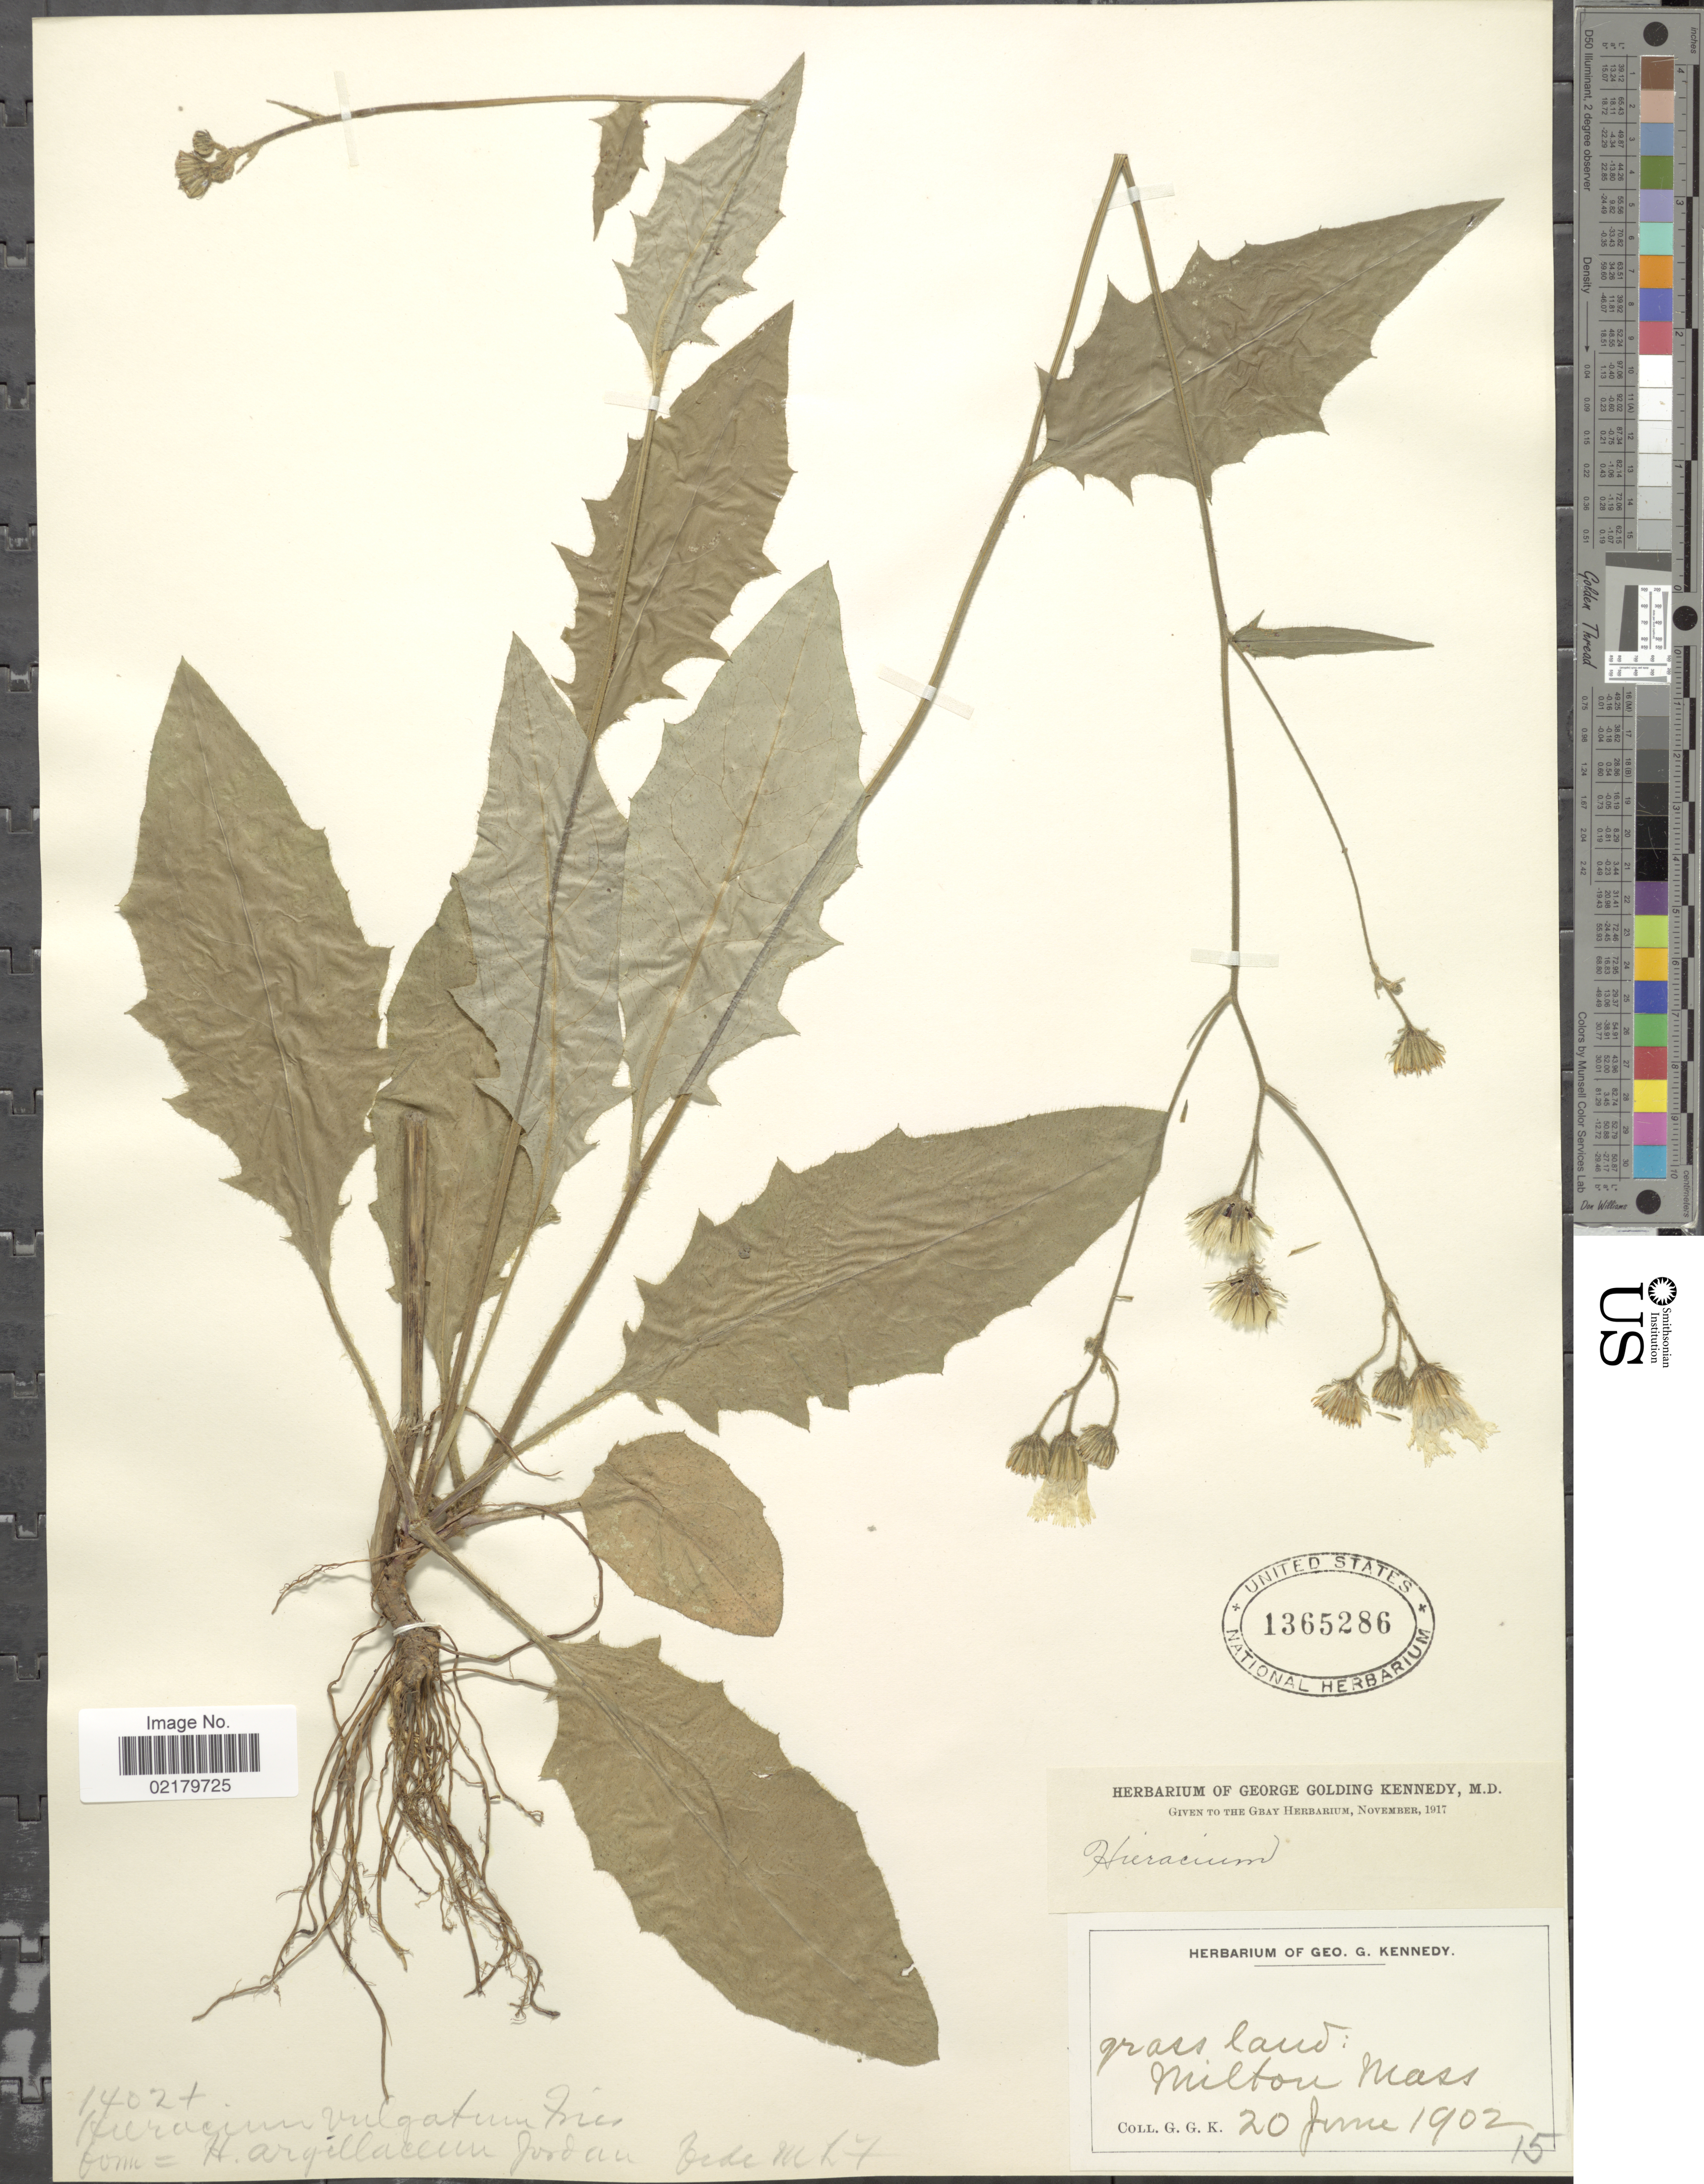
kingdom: Plantae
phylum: Tracheophyta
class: Magnoliopsida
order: Asterales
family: Asteraceae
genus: Hieracium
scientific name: Hieracium lachenalii subsp. argillaceum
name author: (Jord.) Zahn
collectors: G. Kennedy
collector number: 15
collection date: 1902-06-20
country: United States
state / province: Massachusetts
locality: Grassland: Milton Mass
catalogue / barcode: US 1365286